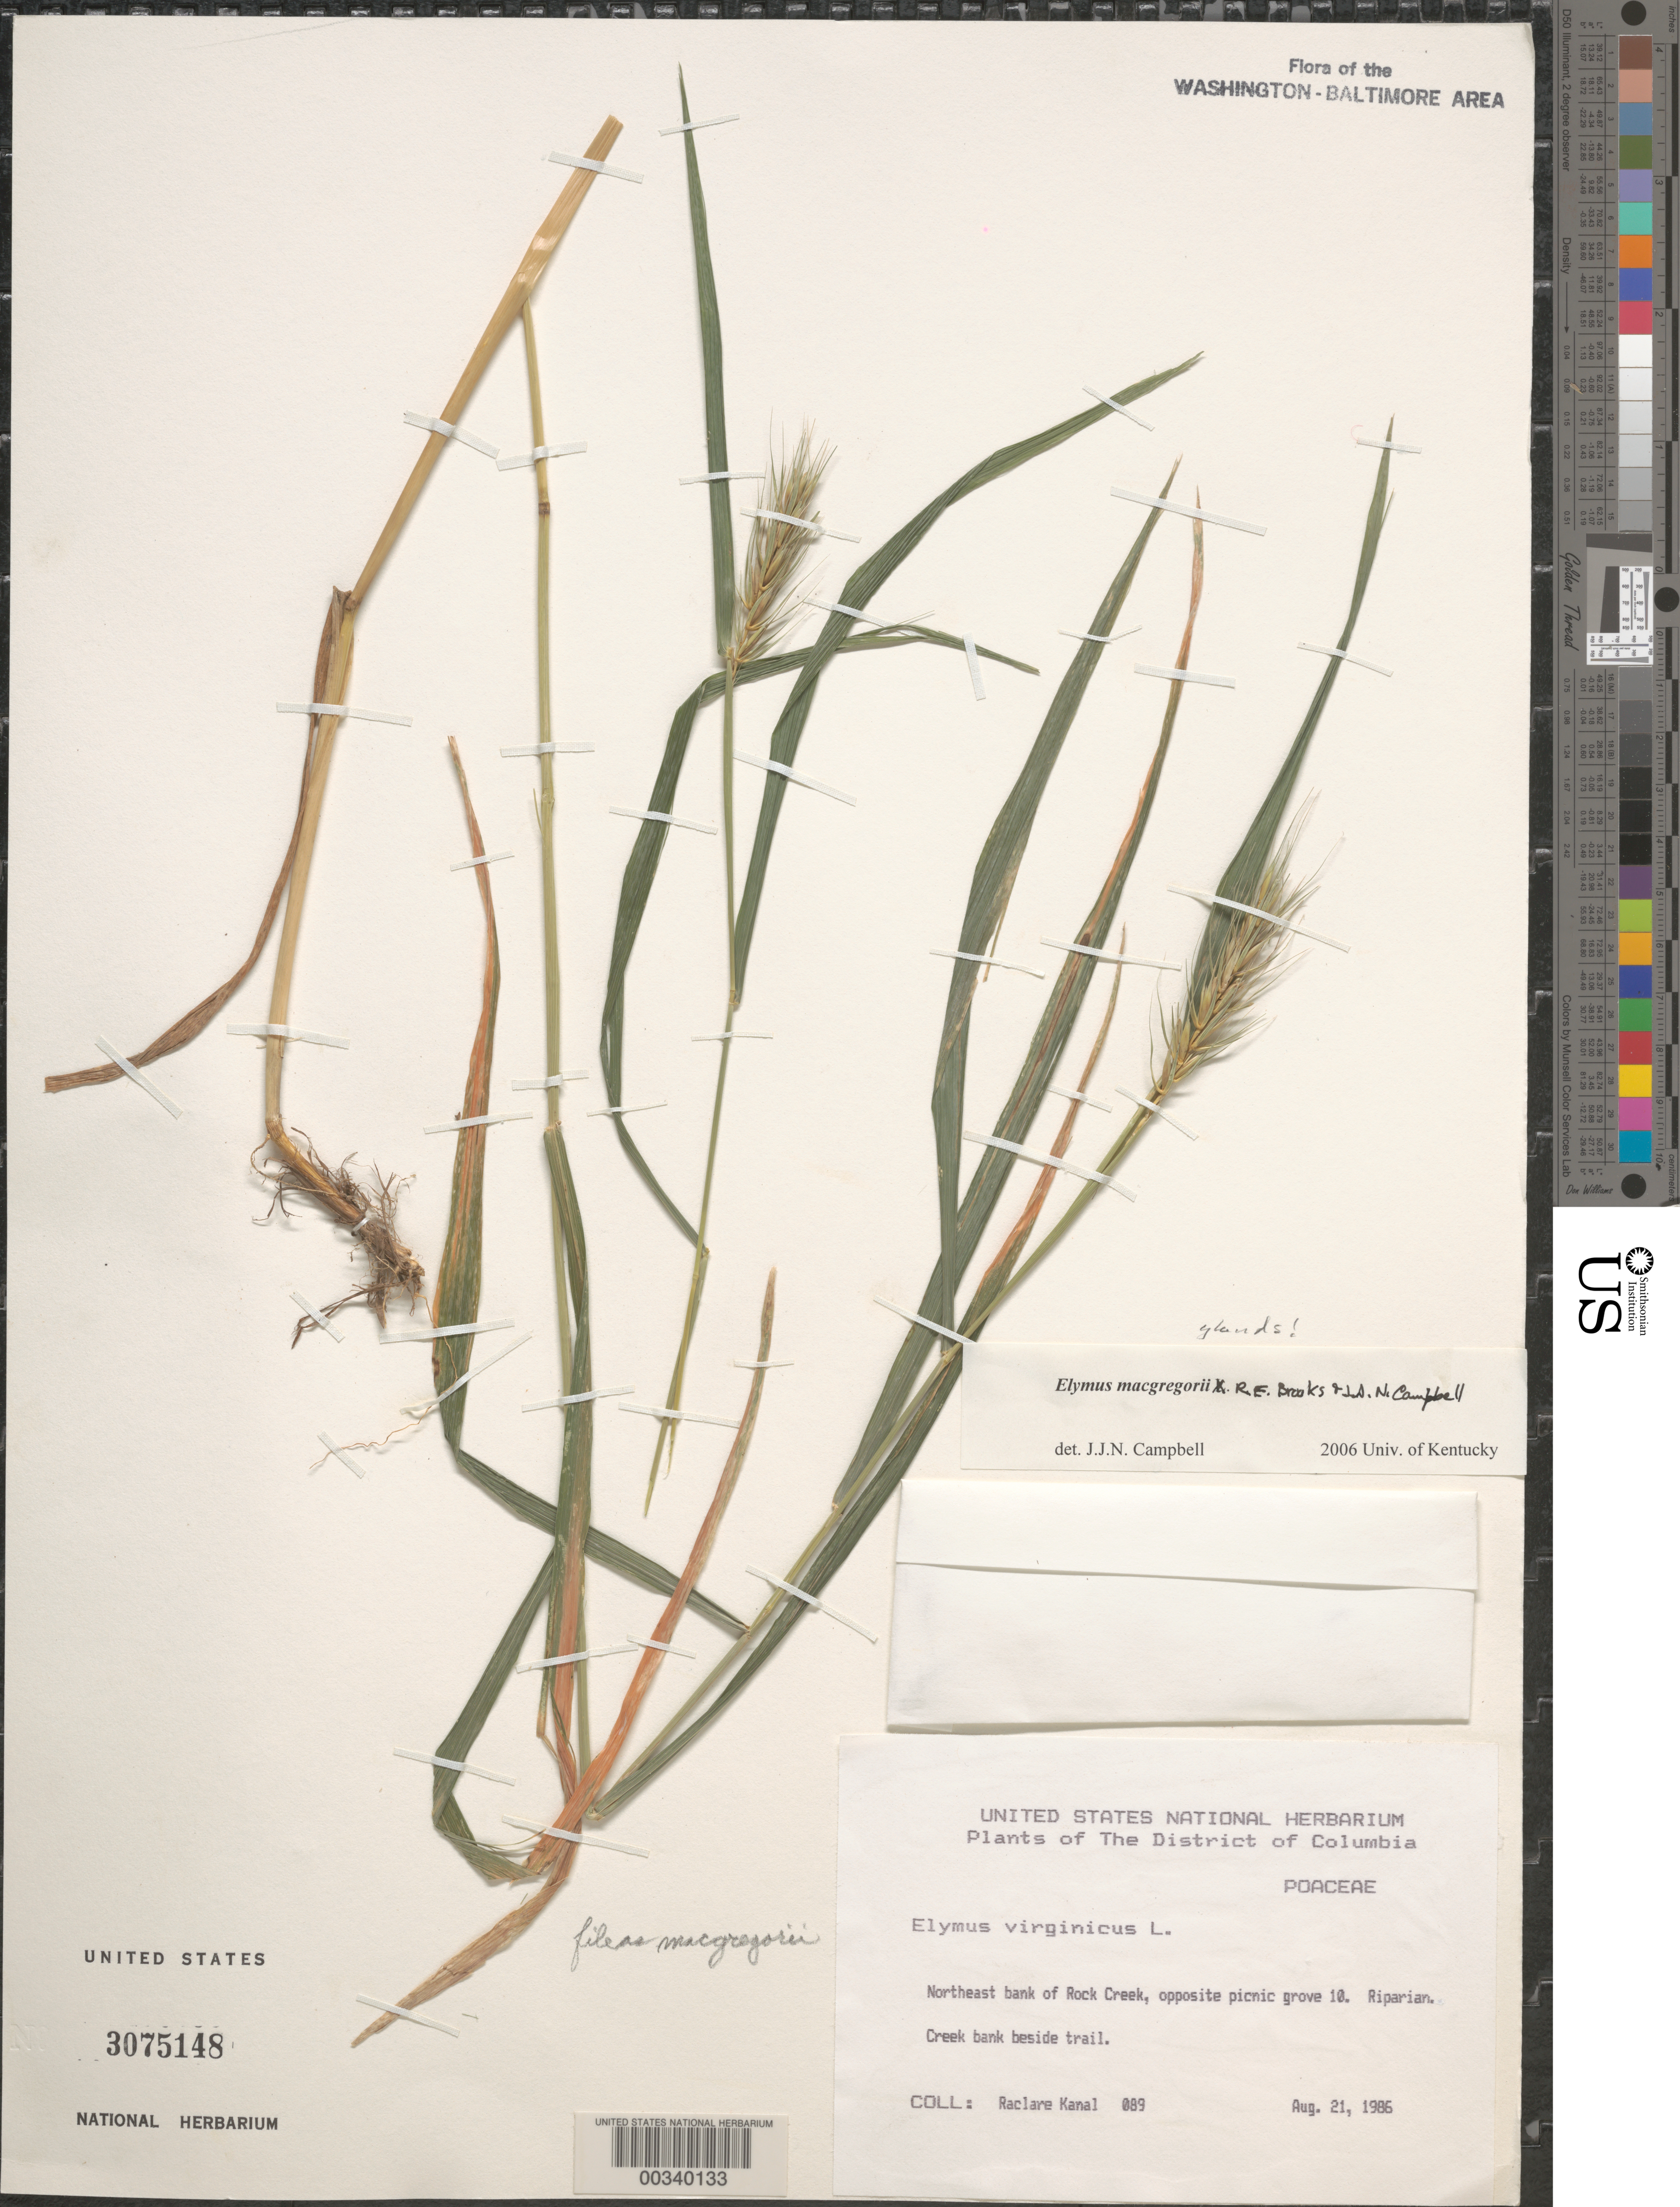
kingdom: Plantae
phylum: Tracheophyta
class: Liliopsida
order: Poales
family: Poaceae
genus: Elymus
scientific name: Elymus macgregorii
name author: R.E. Brooks & J.J.N. Campb.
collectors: R. Kanal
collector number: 089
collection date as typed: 21 Aug 1986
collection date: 1986-08-21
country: United States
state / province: District of Columbia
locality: NE bank of Rock Creek, opposite Picnic Grove 10 Rock Creek Park and Vicinity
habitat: Creek bank beside trail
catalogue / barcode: US 3075148